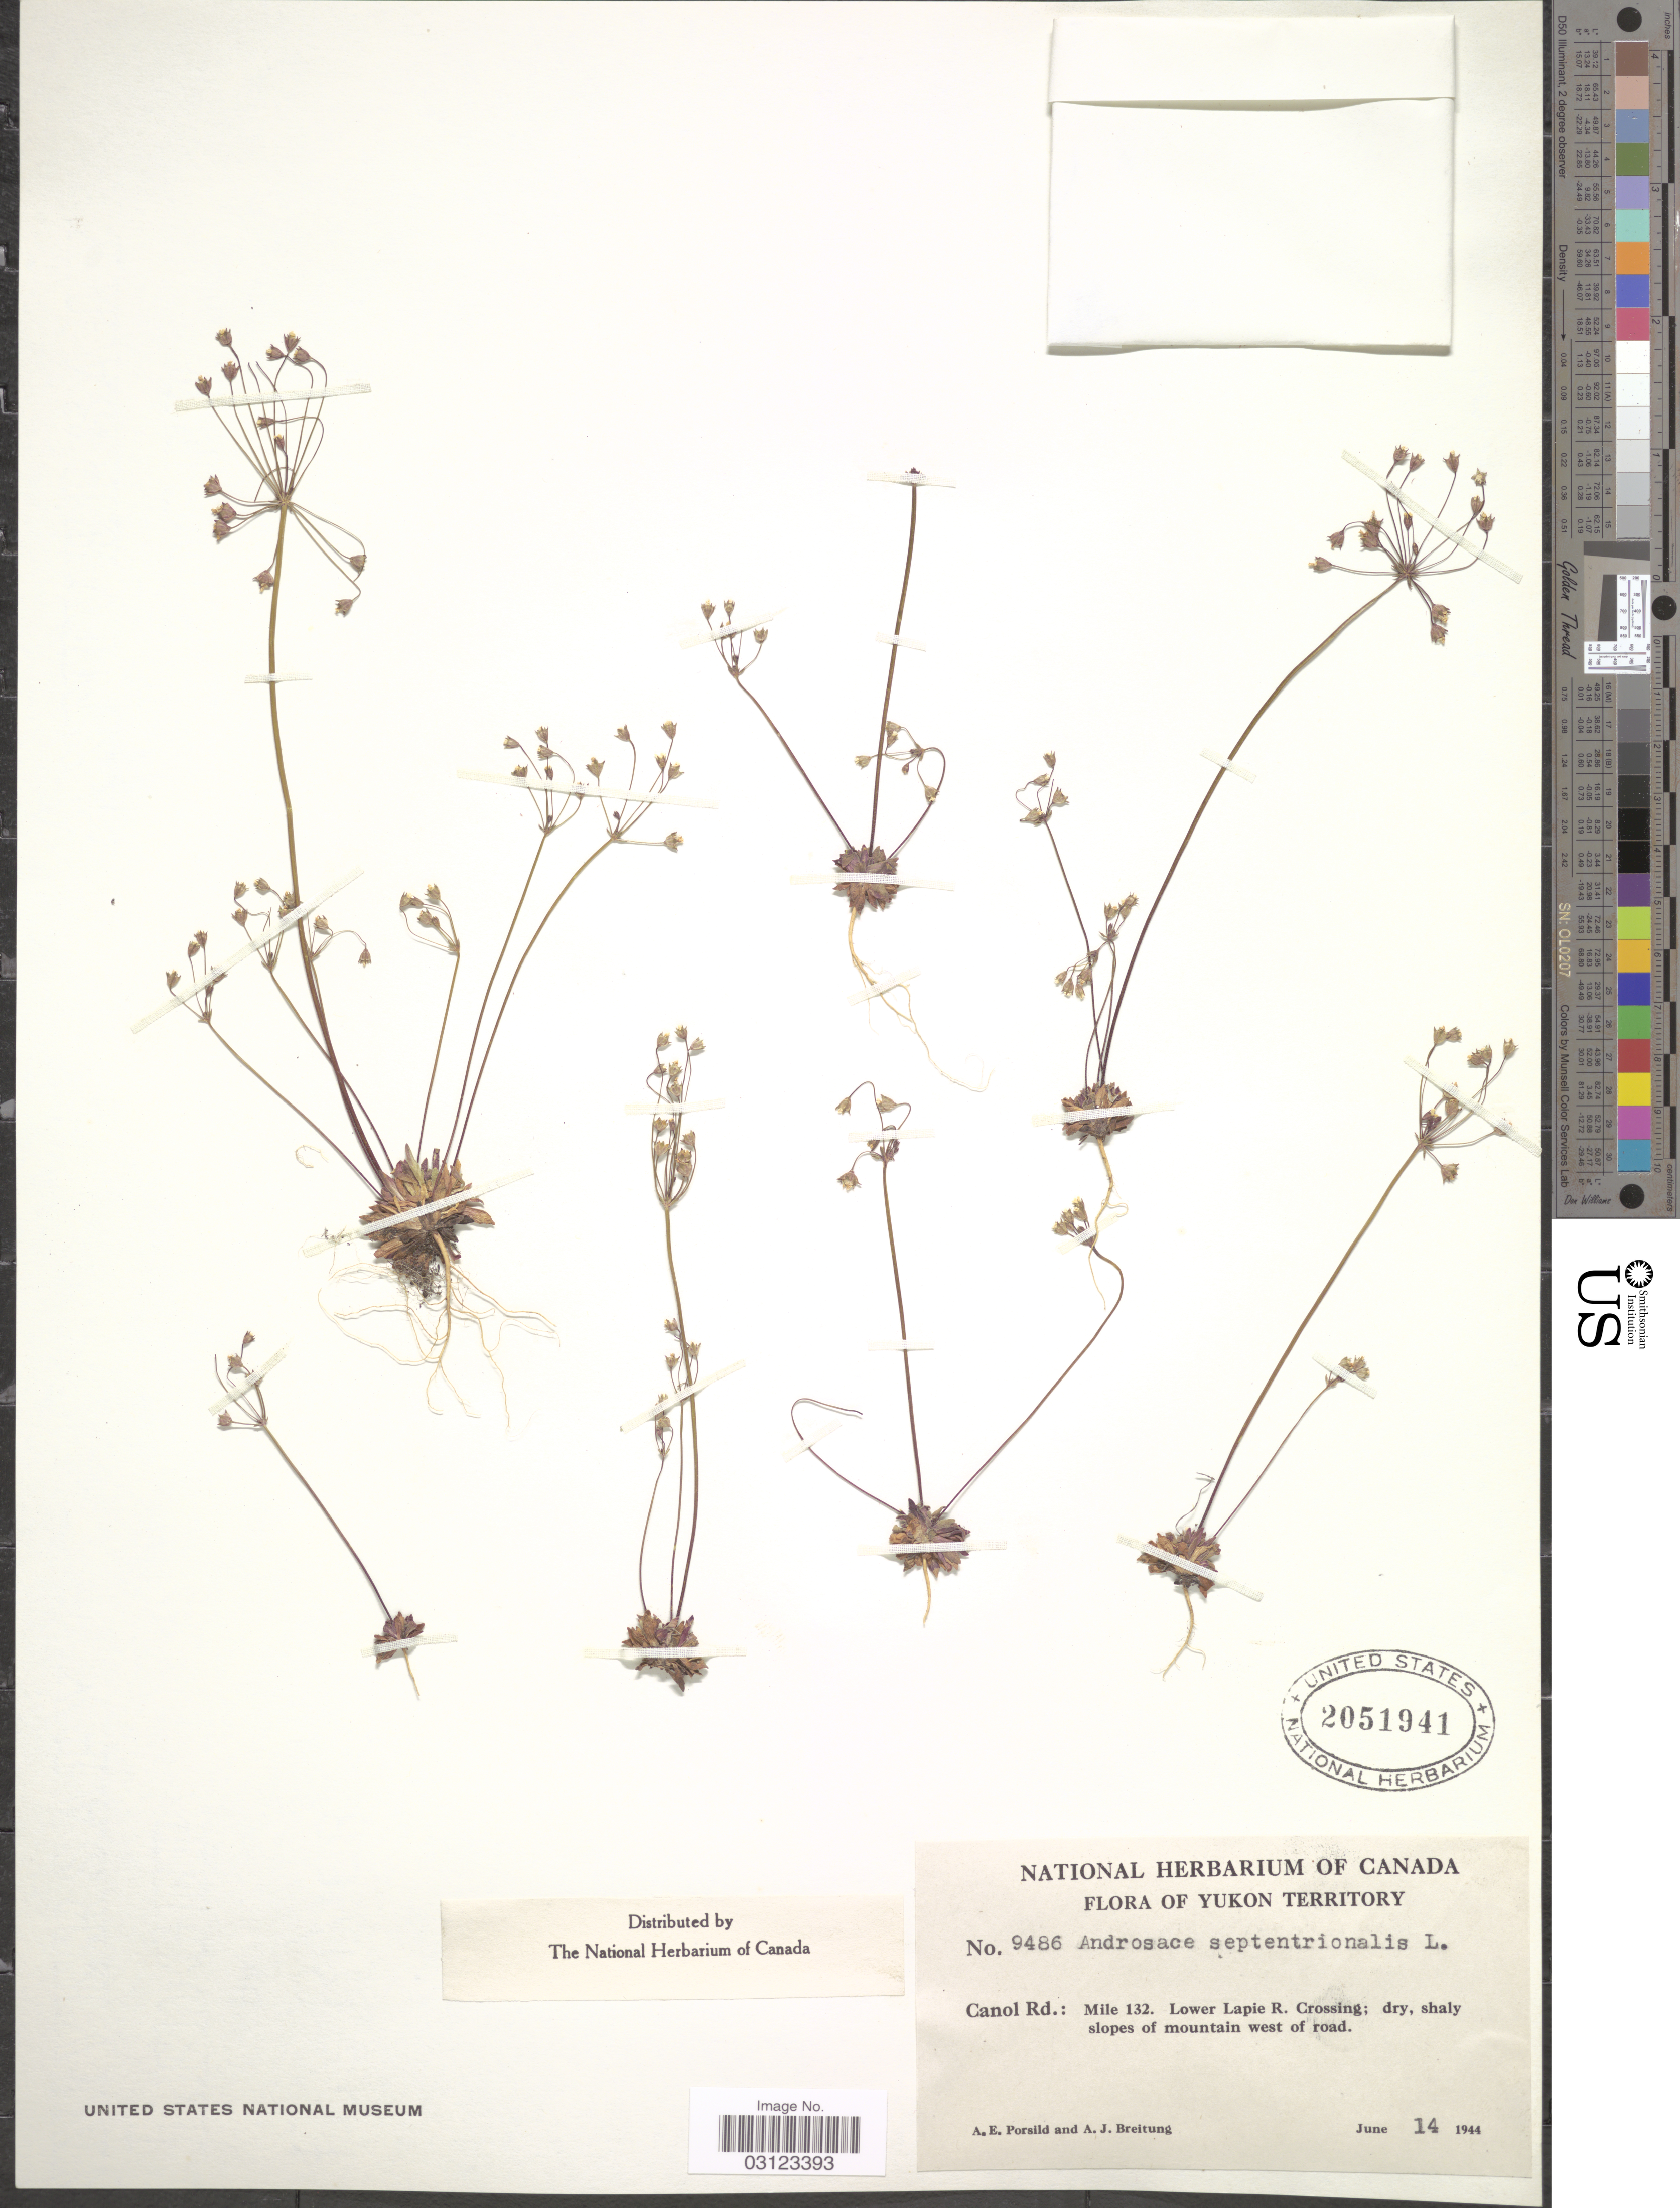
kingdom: Plantae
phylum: Tracheophyta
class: Magnoliopsida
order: Ericales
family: Primulaceae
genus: Androsace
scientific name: Androsace septentrionalis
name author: L.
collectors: A. E. Porsild & A. Breitung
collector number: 9486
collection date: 1944-06-14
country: Canada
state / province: Yukon Territory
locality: Canol Rd.: Mile 132. Lower Lapie R. Crossing.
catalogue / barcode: US 2051941